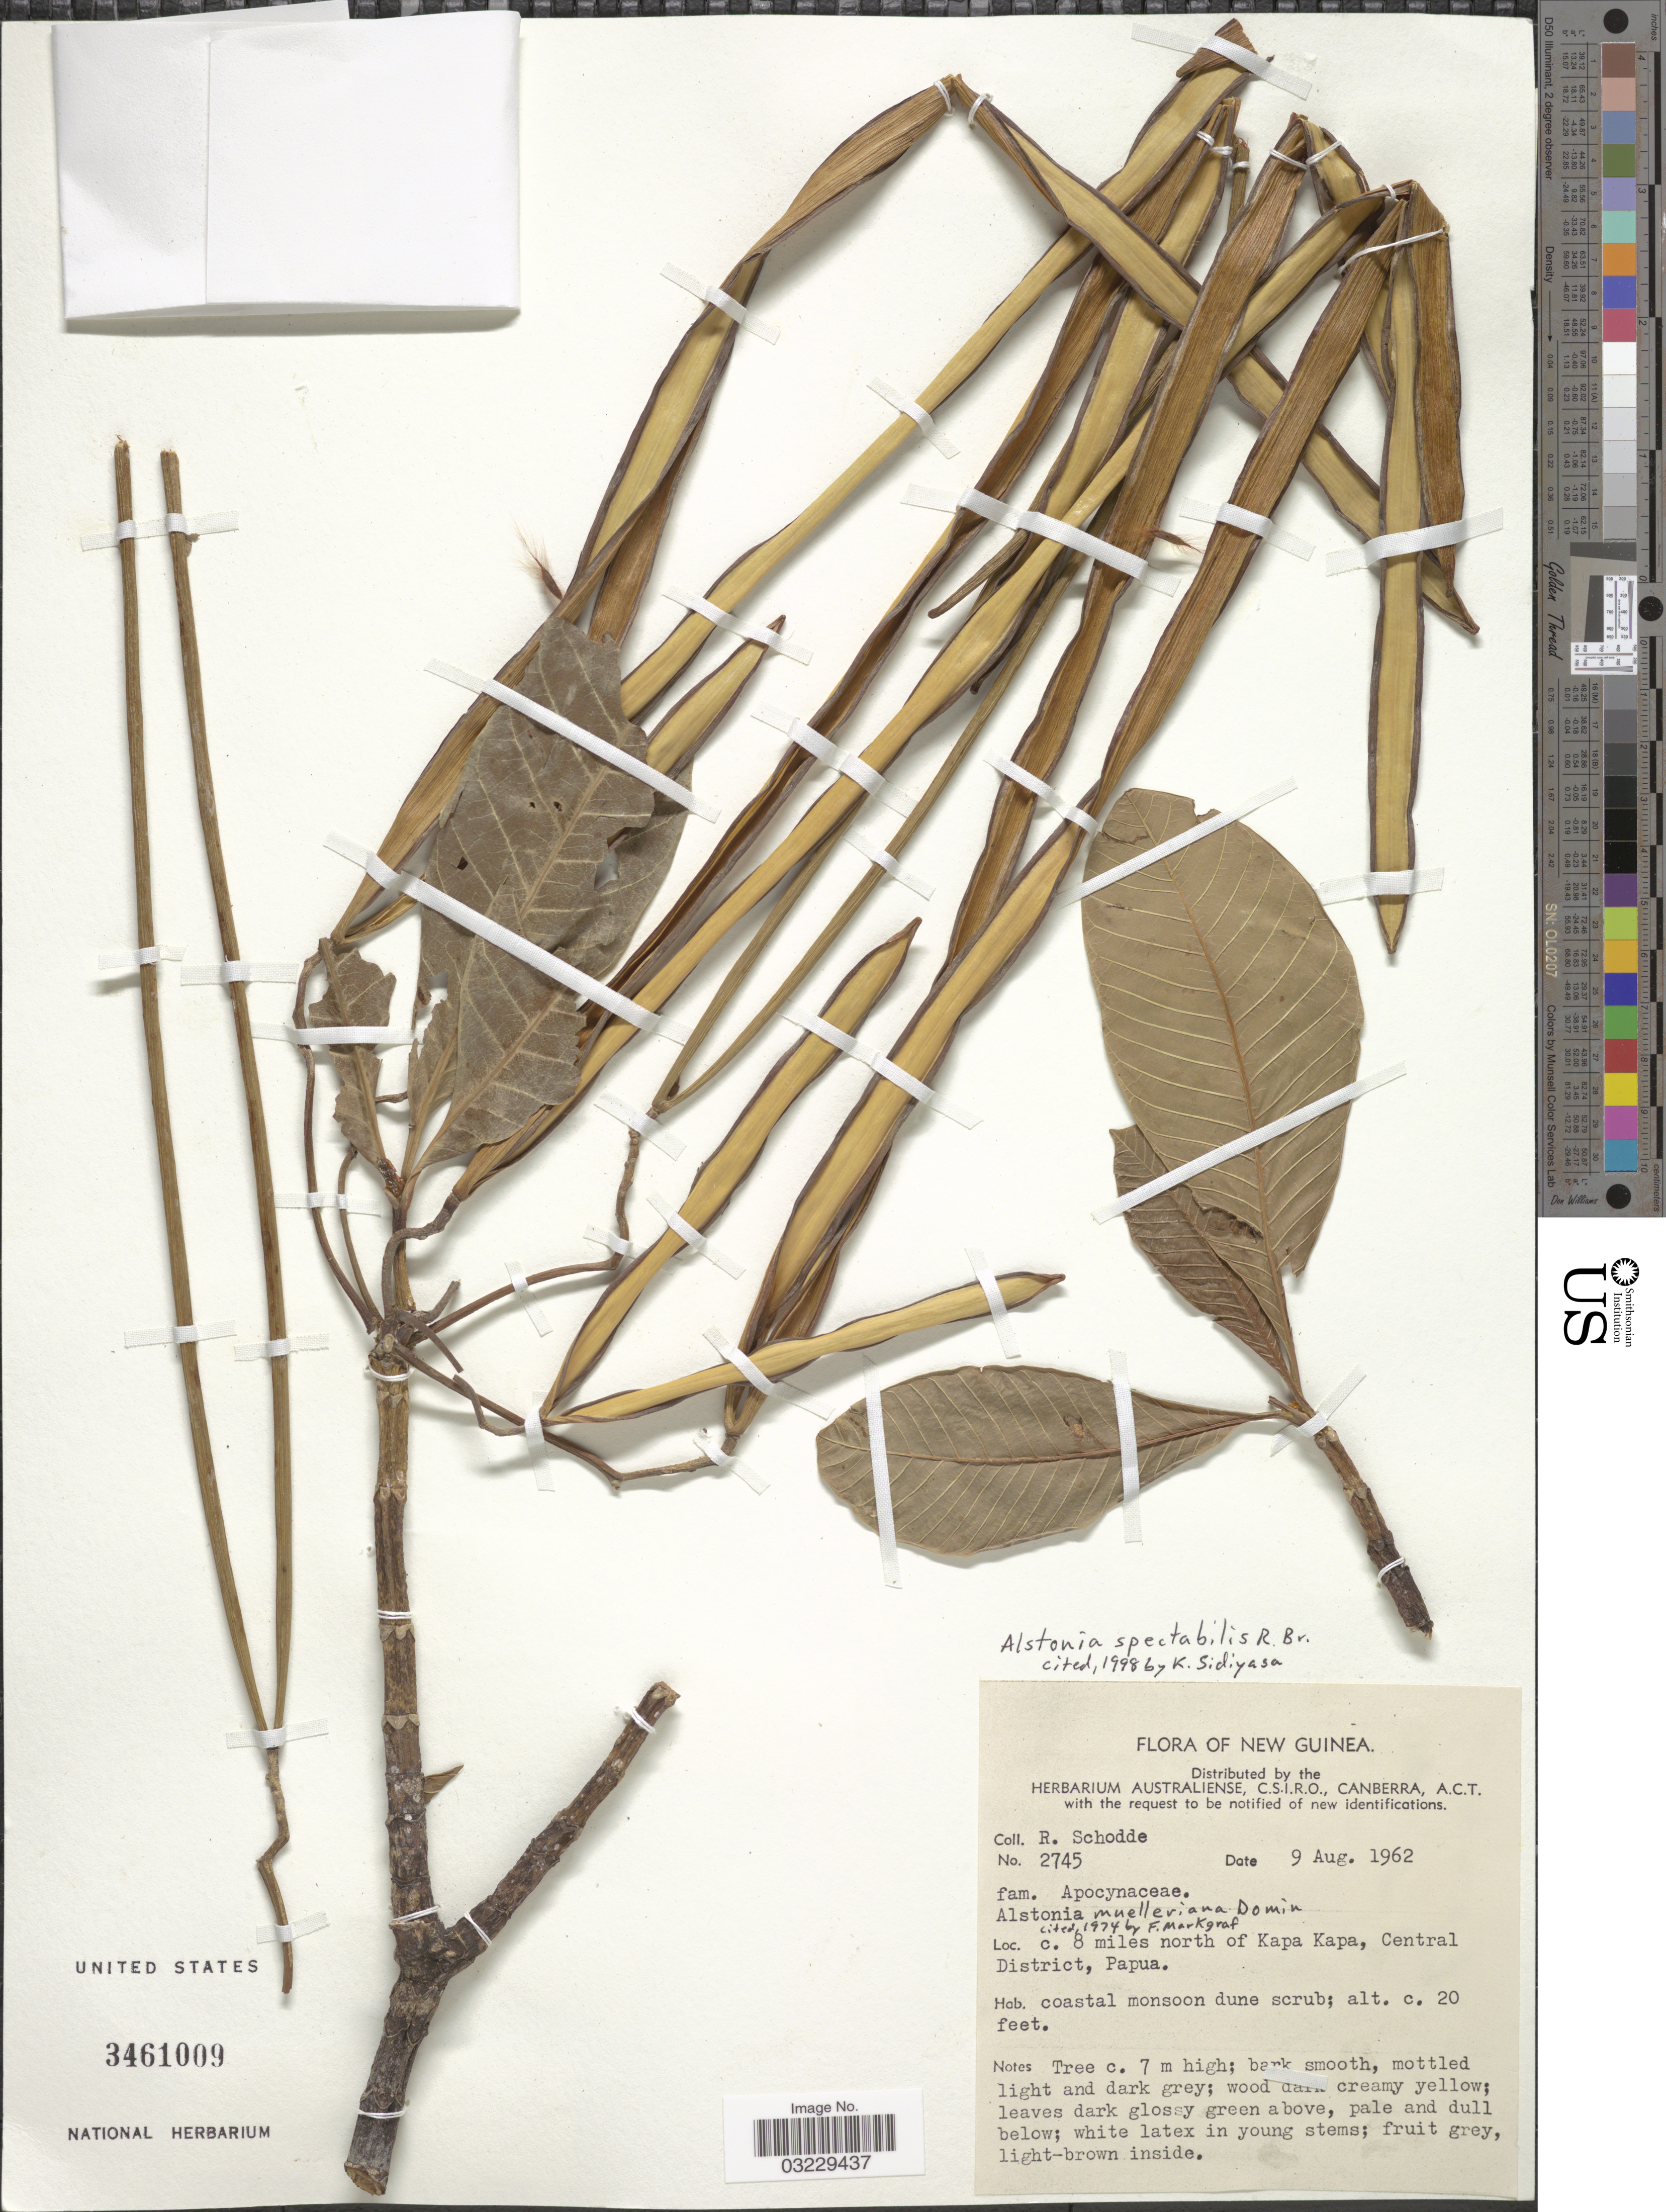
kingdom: Plantae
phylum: Tracheophyta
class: Magnoliopsida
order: Gentianales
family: Apocynaceae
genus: Alstonia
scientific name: Alstonia spectabilis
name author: R. Br.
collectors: R. Schodde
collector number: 2745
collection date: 1962-08-09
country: Papua New Guinea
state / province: Central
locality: New Guinea, ca. 8 miles north of Kapa Kapa, Central District, Papua.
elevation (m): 6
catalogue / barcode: US 3461009